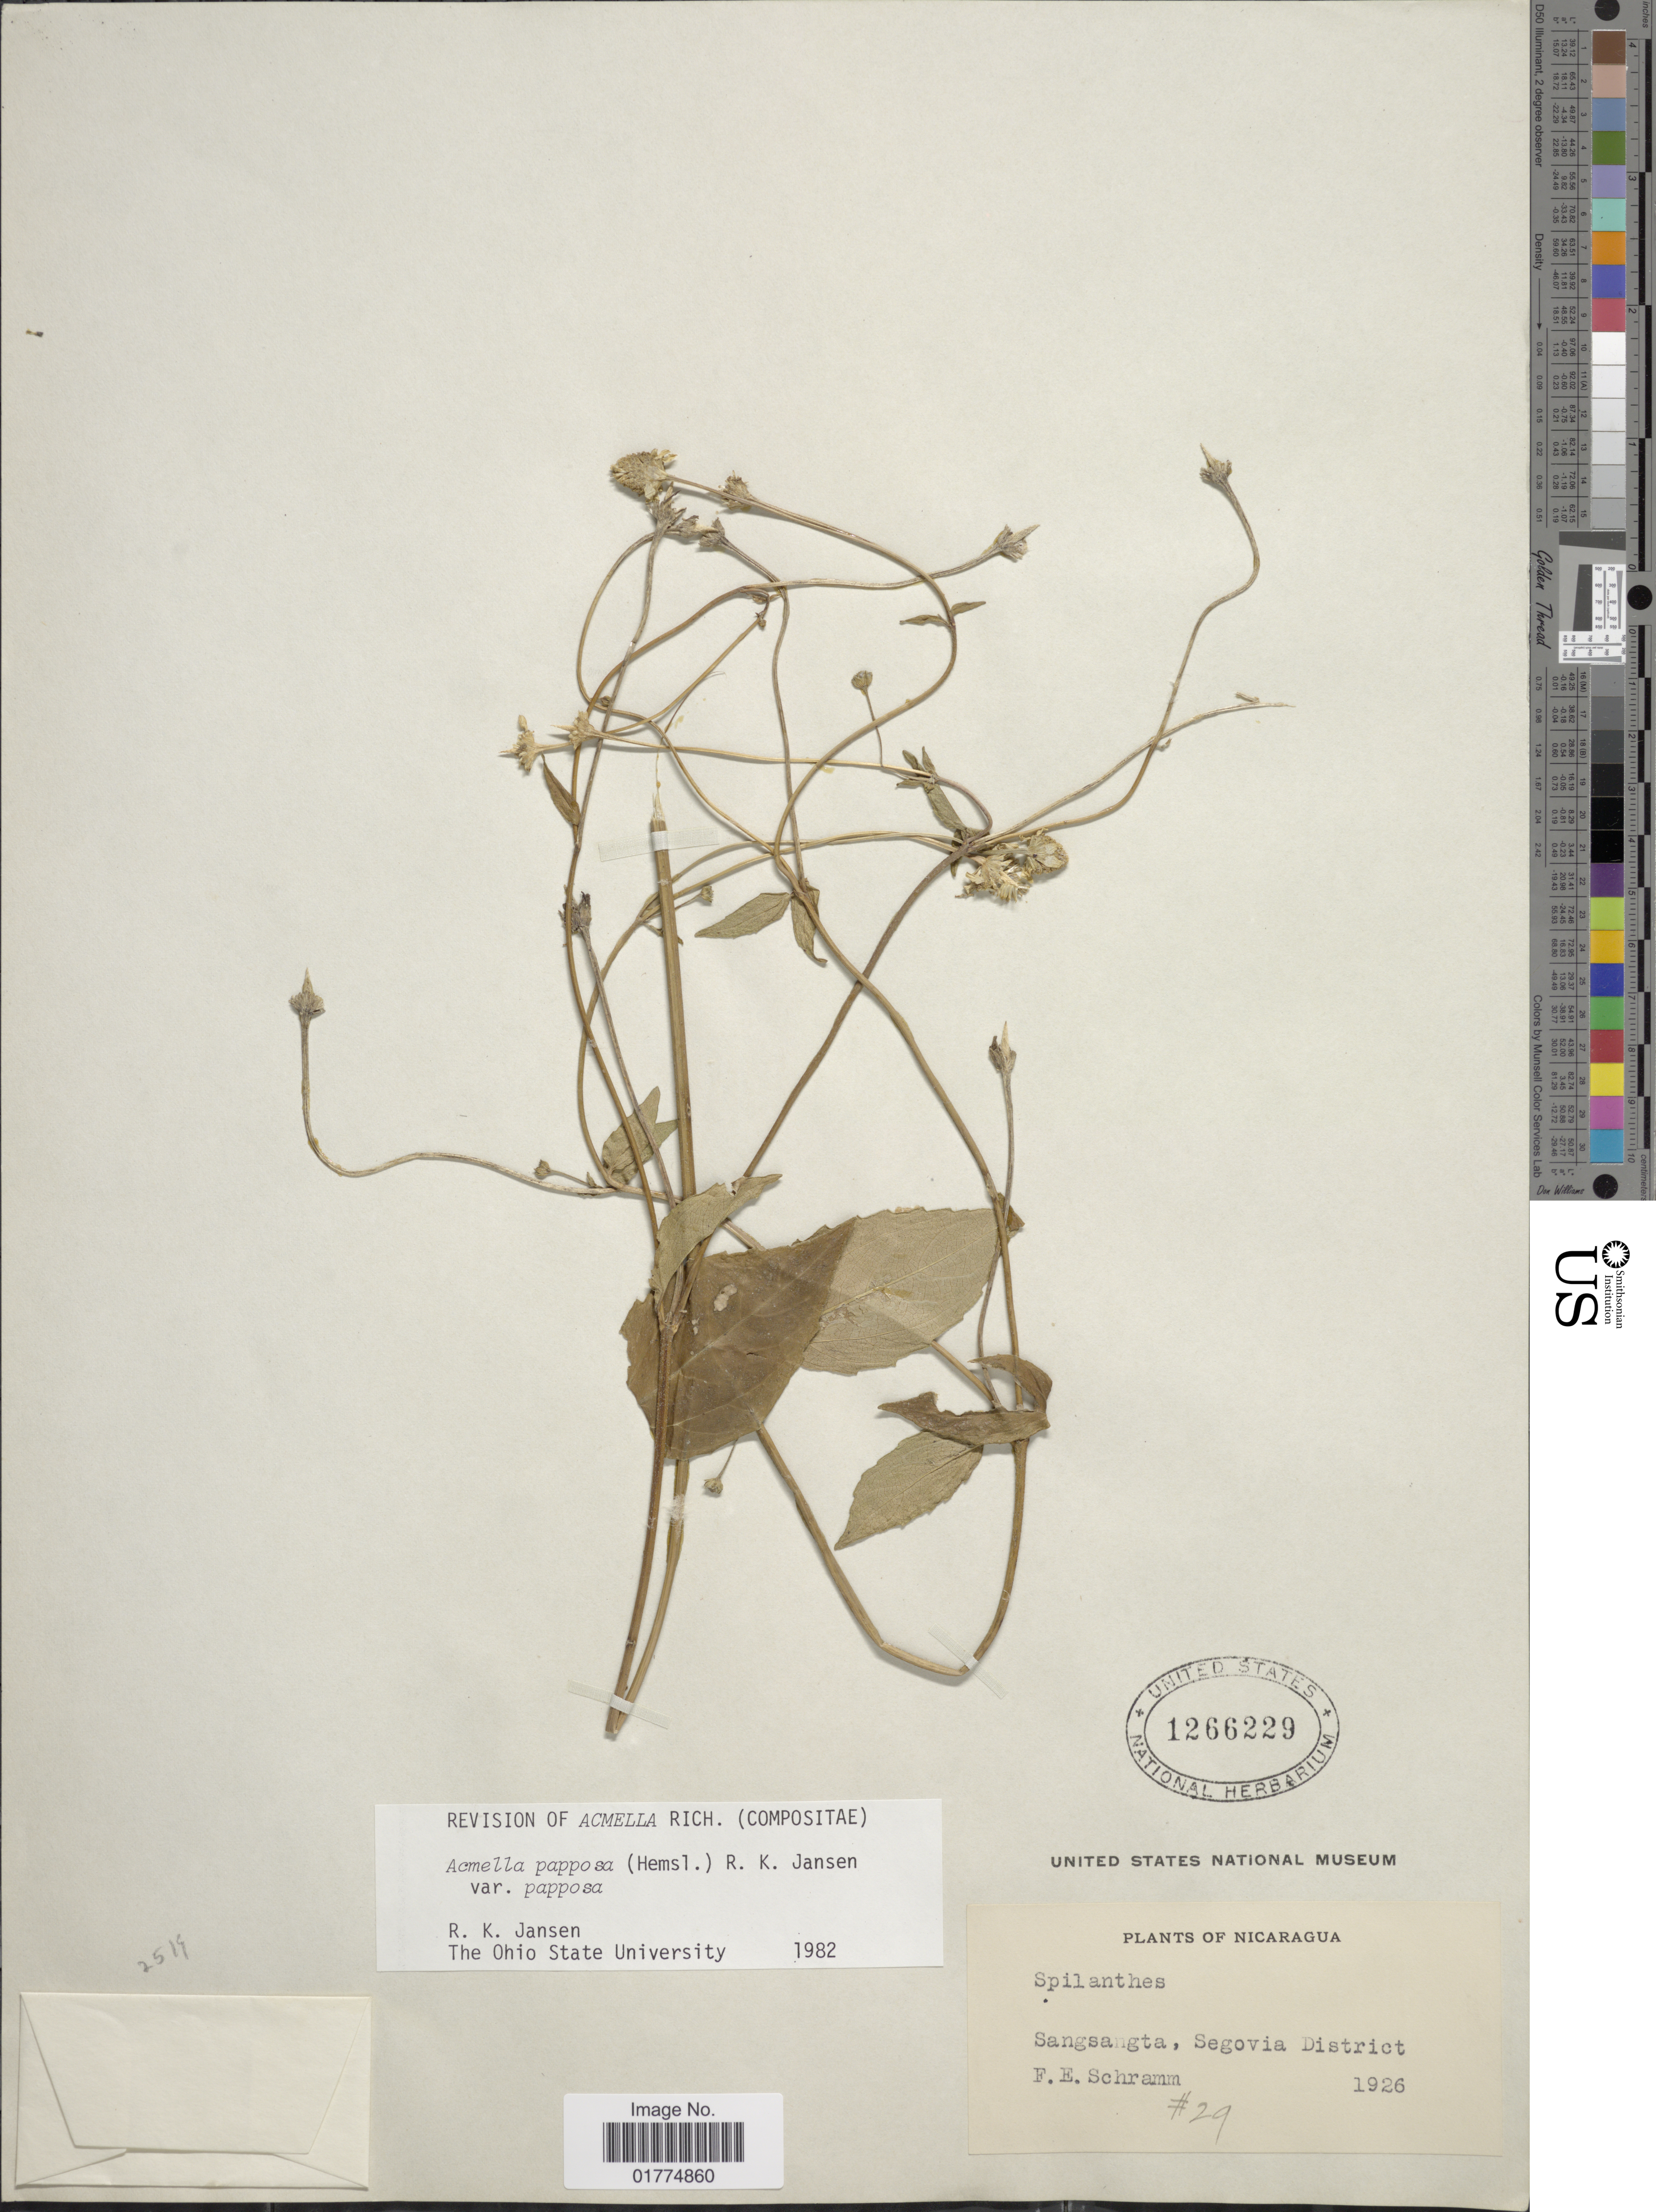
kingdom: Plantae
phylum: Tracheophyta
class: Magnoliopsida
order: Asterales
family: Asteraceae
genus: Acmella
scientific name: Acmella papposa var. papposa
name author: (Hemsl.) R.K. Jansen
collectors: F. E. Schramm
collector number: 29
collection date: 1926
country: Nicaragua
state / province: Nueva Segovia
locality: Sangsangta, Segovia District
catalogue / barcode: US 1266229